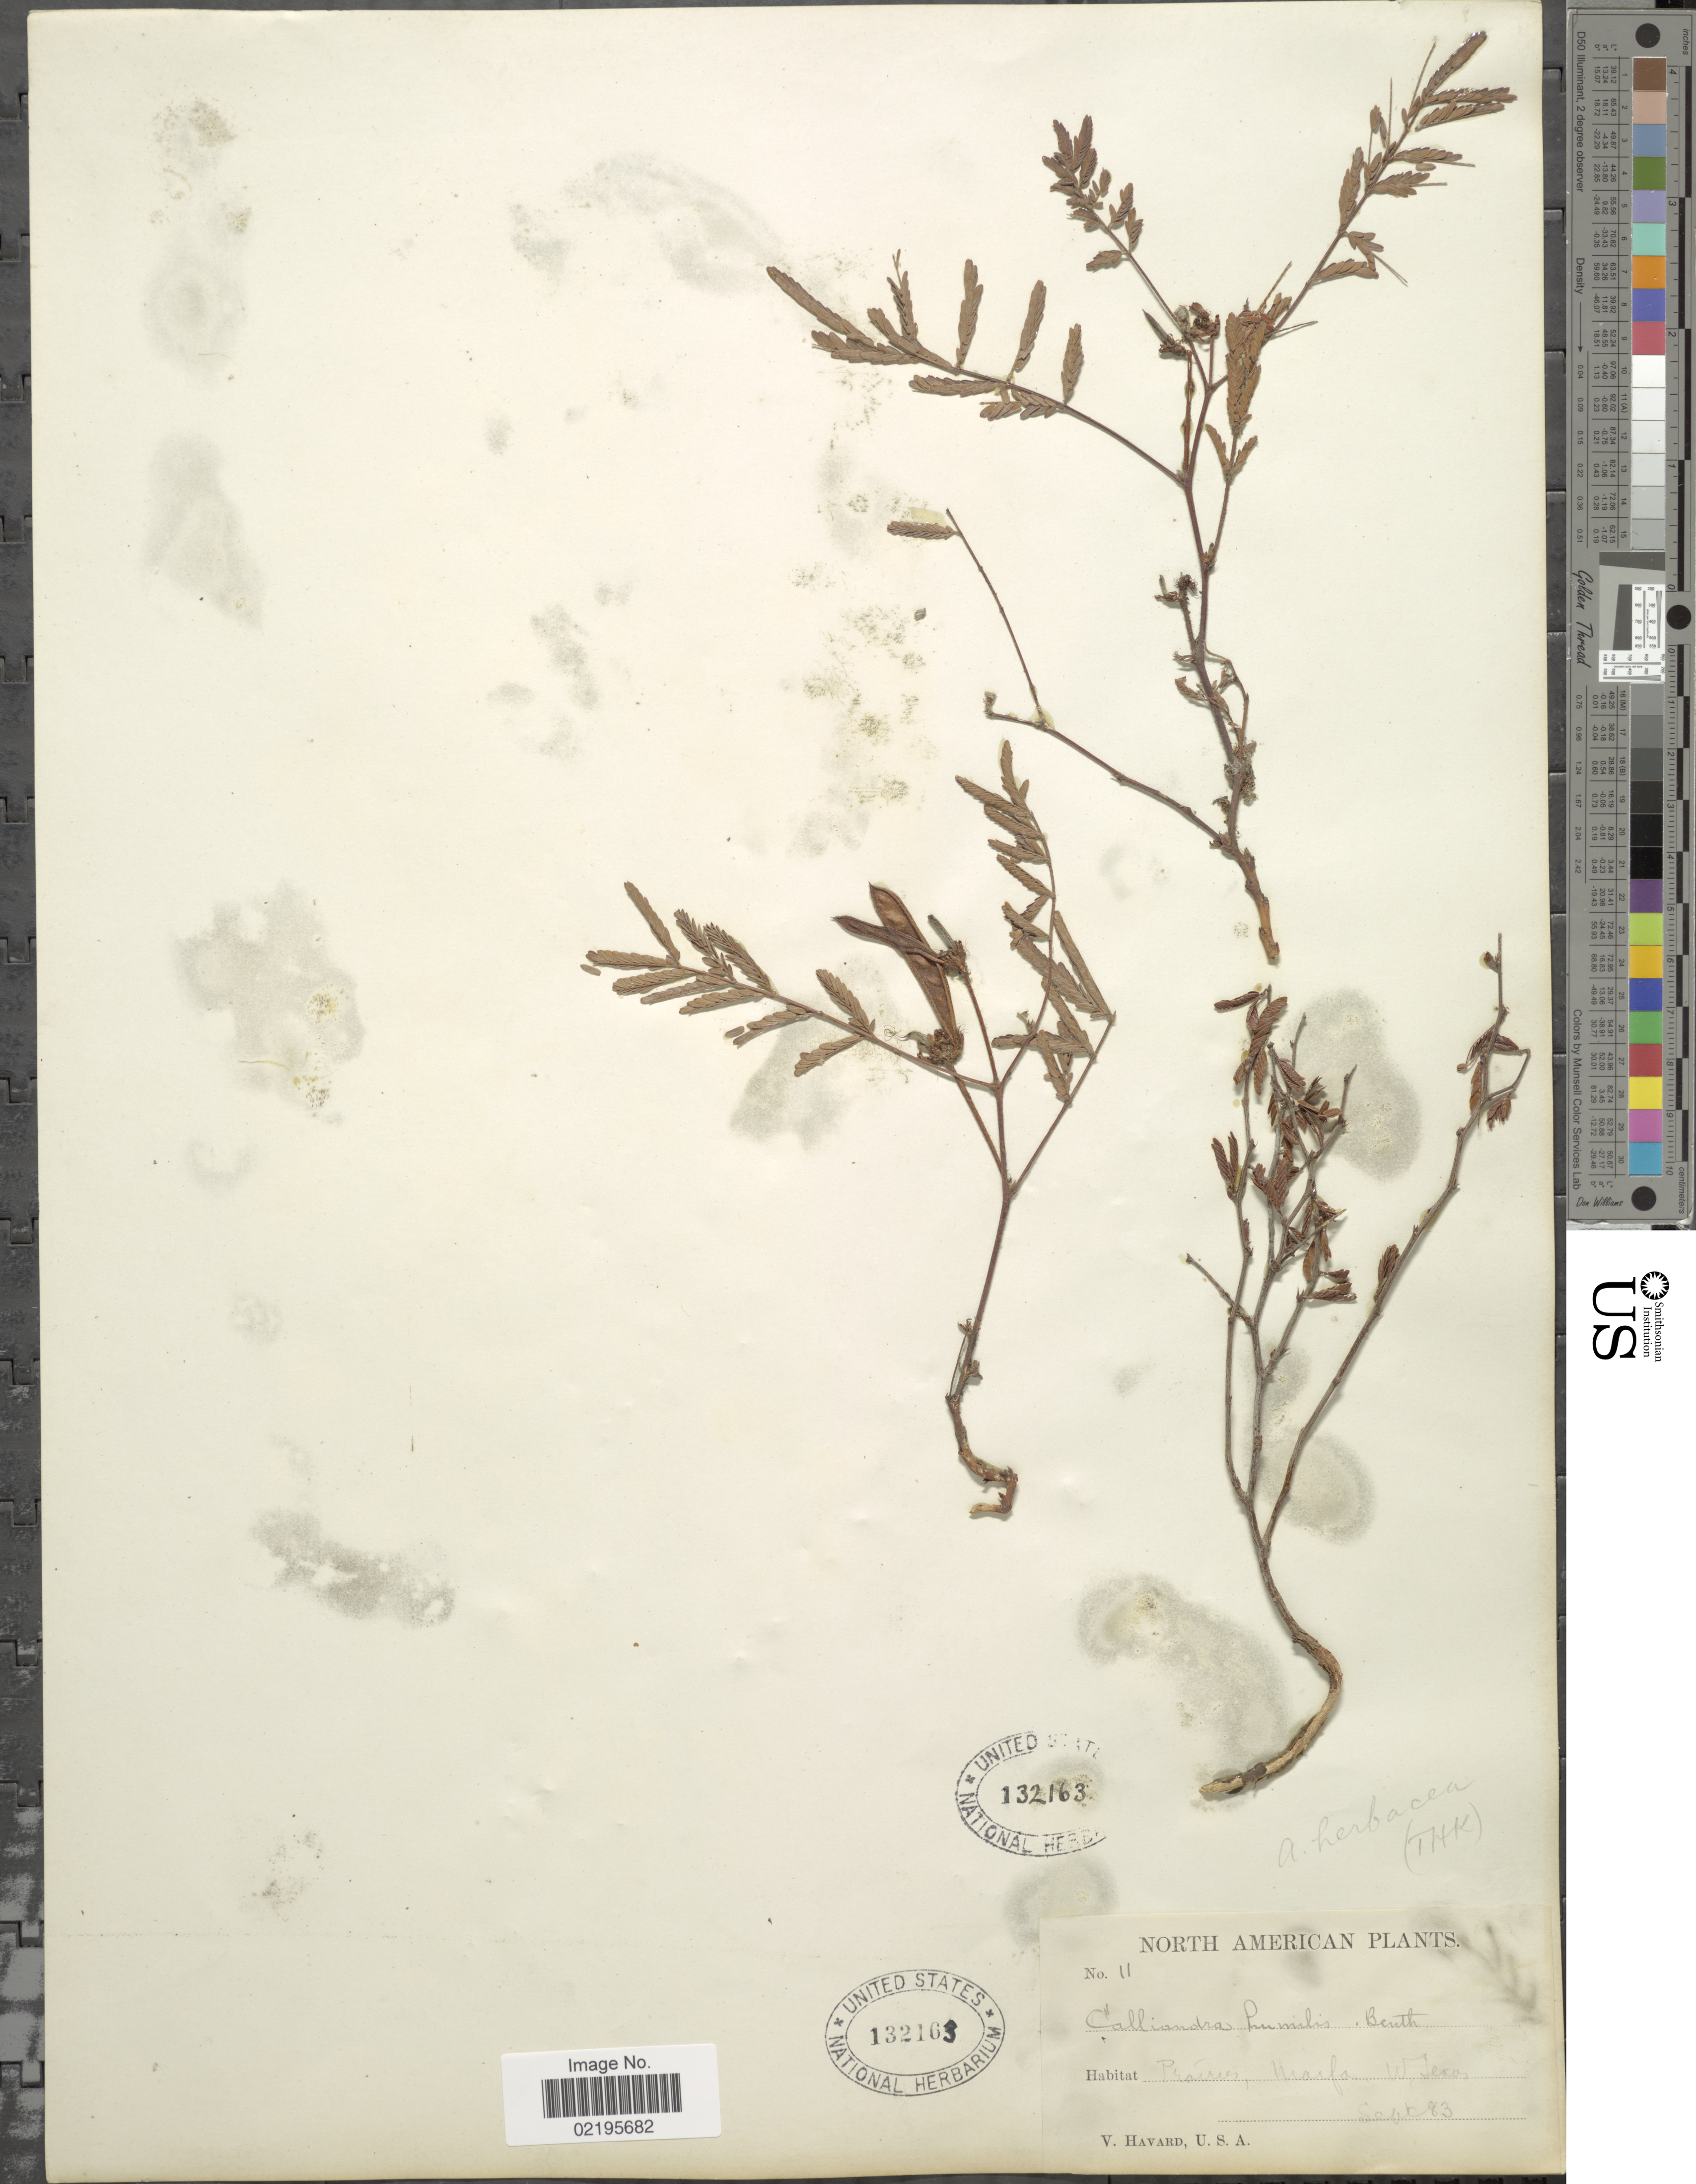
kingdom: Plantae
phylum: Tracheophyta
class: Magnoliopsida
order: Fabales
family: Fabaceae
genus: Calliandra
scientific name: Calliandra humilis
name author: Benth.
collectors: V. Havard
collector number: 11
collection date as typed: Transcribed d/m/y: /9/83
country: United States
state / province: Texas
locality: Prairies, Marfa. W Texas.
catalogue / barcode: US 132163